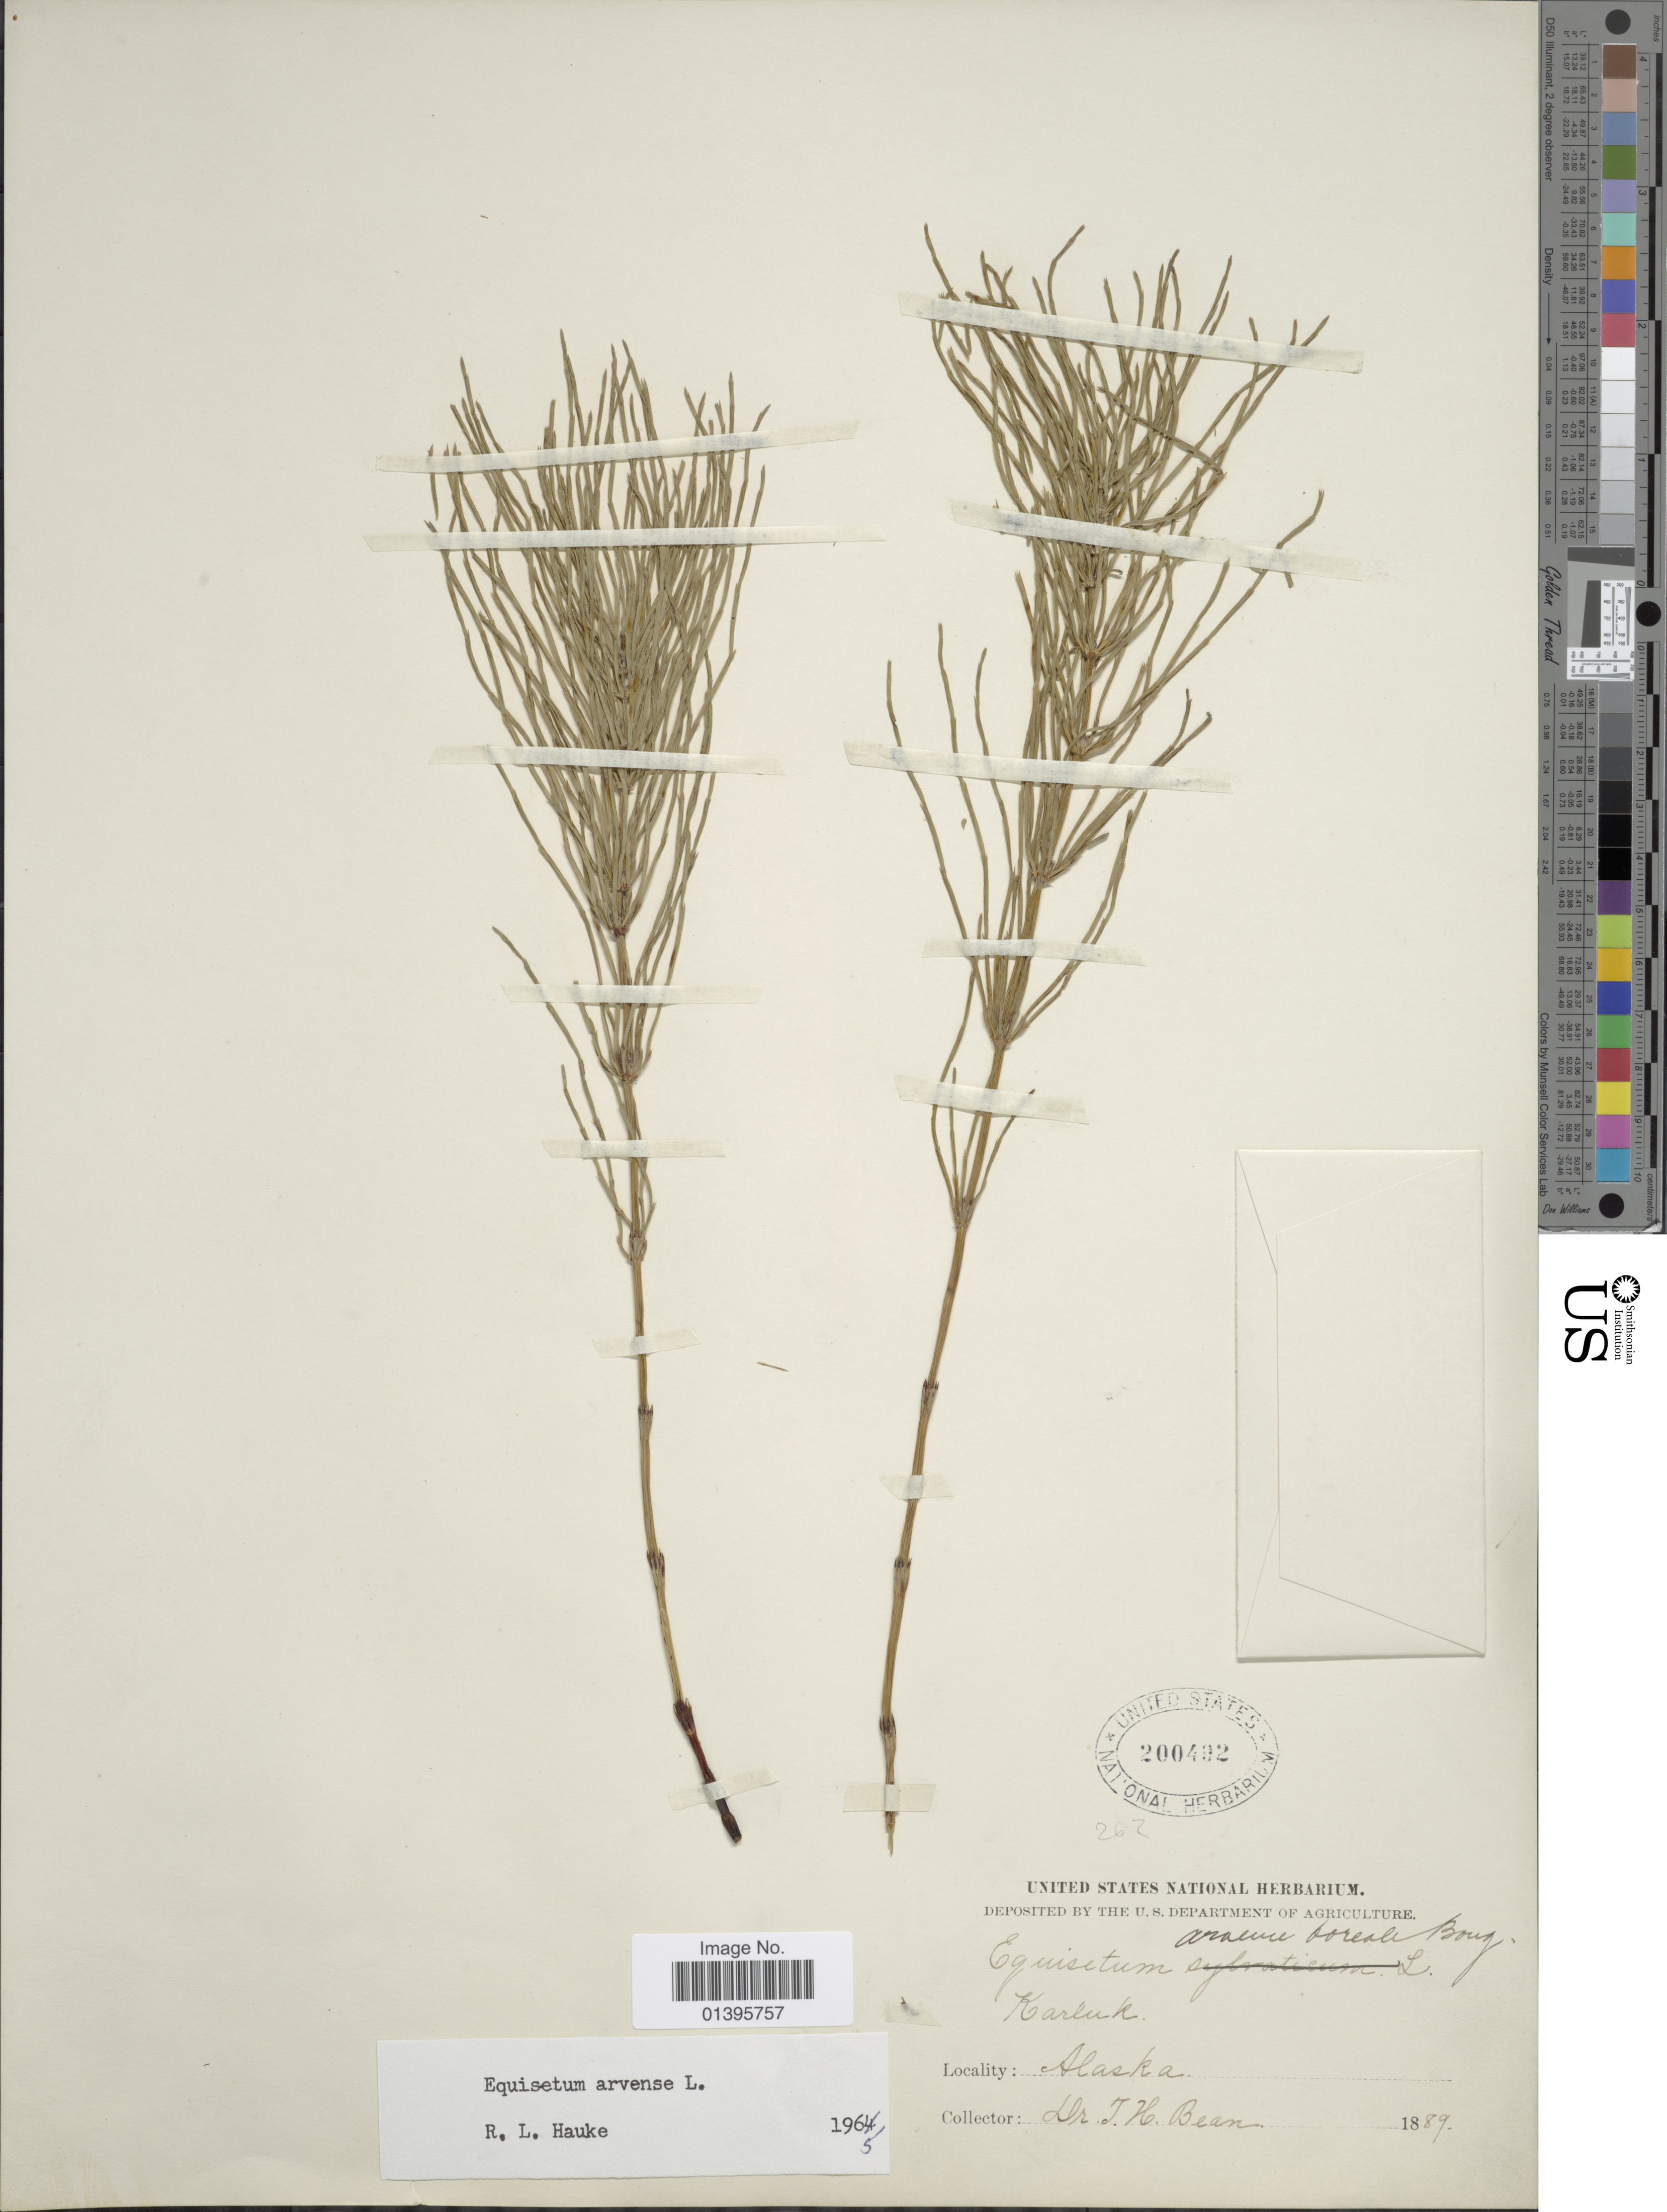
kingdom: Plantae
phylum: Tracheophyta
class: Polypodiopsida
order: Equisetales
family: Equisetaceae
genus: Equisetum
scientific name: Equisetum arvense var. boreale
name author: (Bong.) Rupr.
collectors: T. Bean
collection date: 1889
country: United States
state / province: Alaska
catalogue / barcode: US 200492